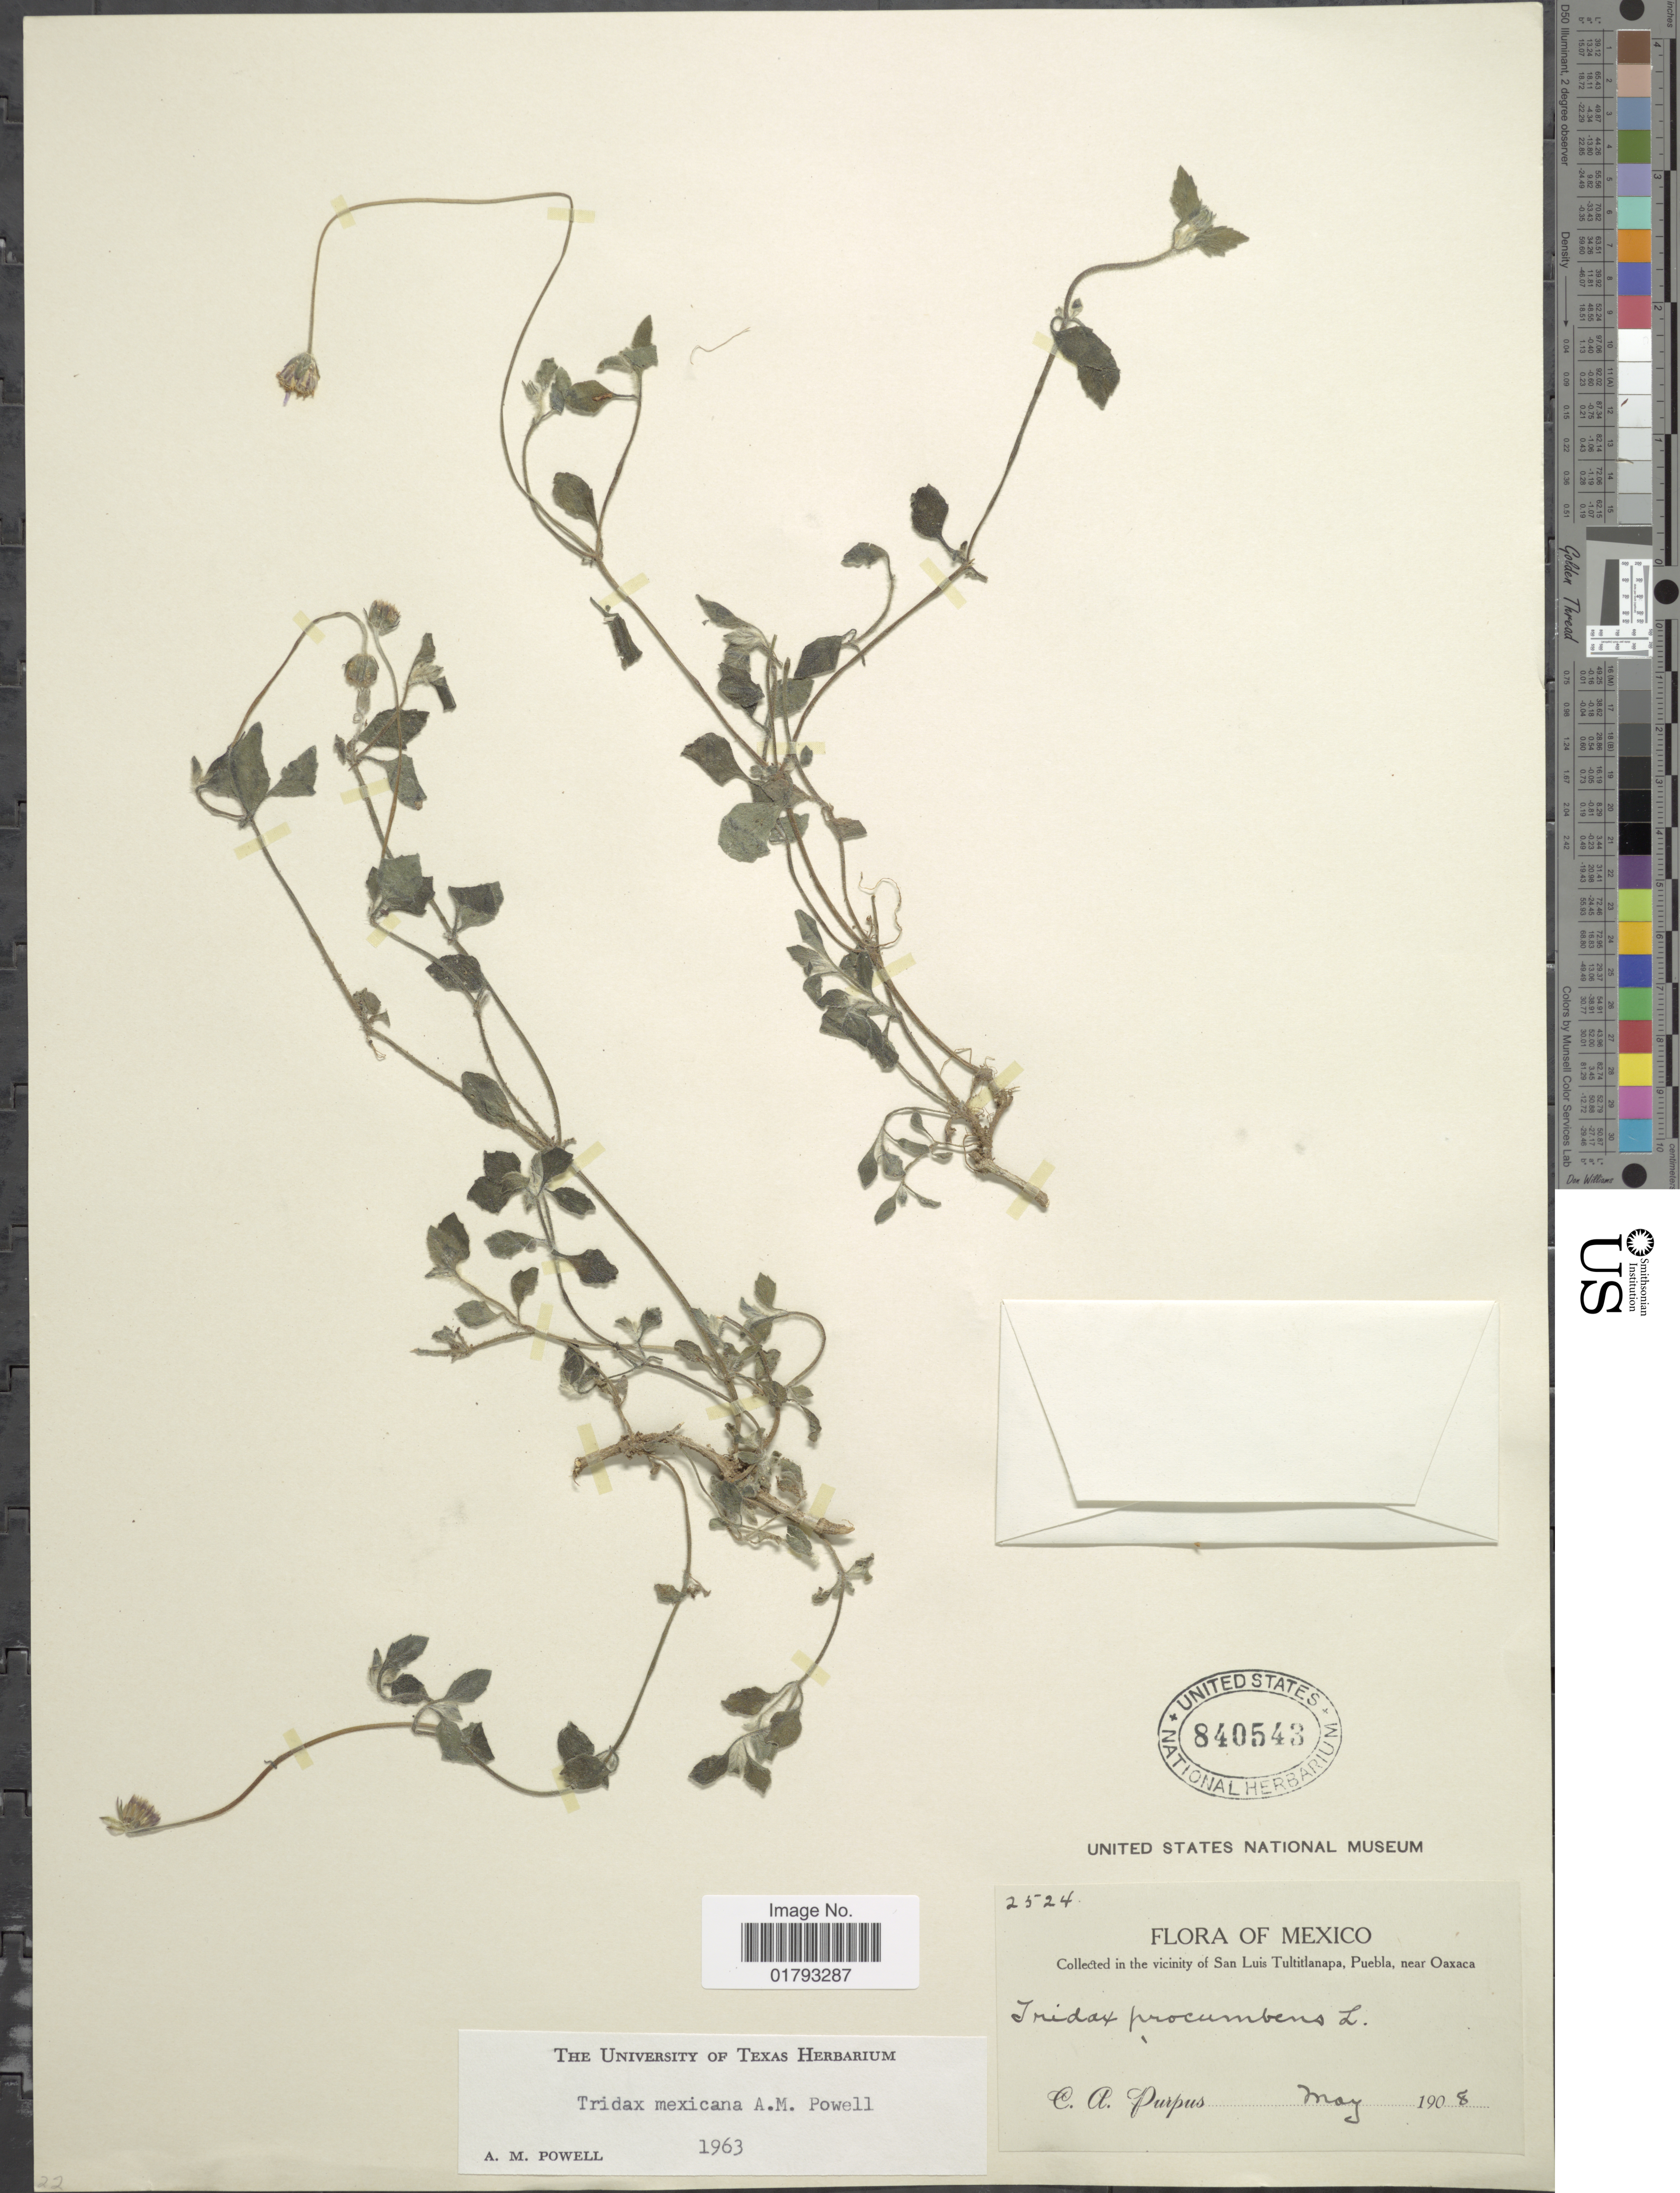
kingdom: Plantae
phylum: Tracheophyta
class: Magnoliopsida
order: Asterales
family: Asteraceae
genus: Tridax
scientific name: Tridax mexicana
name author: A.M. Powell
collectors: C. A. Purpus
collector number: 2524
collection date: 1908-05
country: Mexico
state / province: Puebla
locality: Vicinity of San Luis Tultitlanapa, Puebla, near Oaxaca.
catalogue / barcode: US 840543